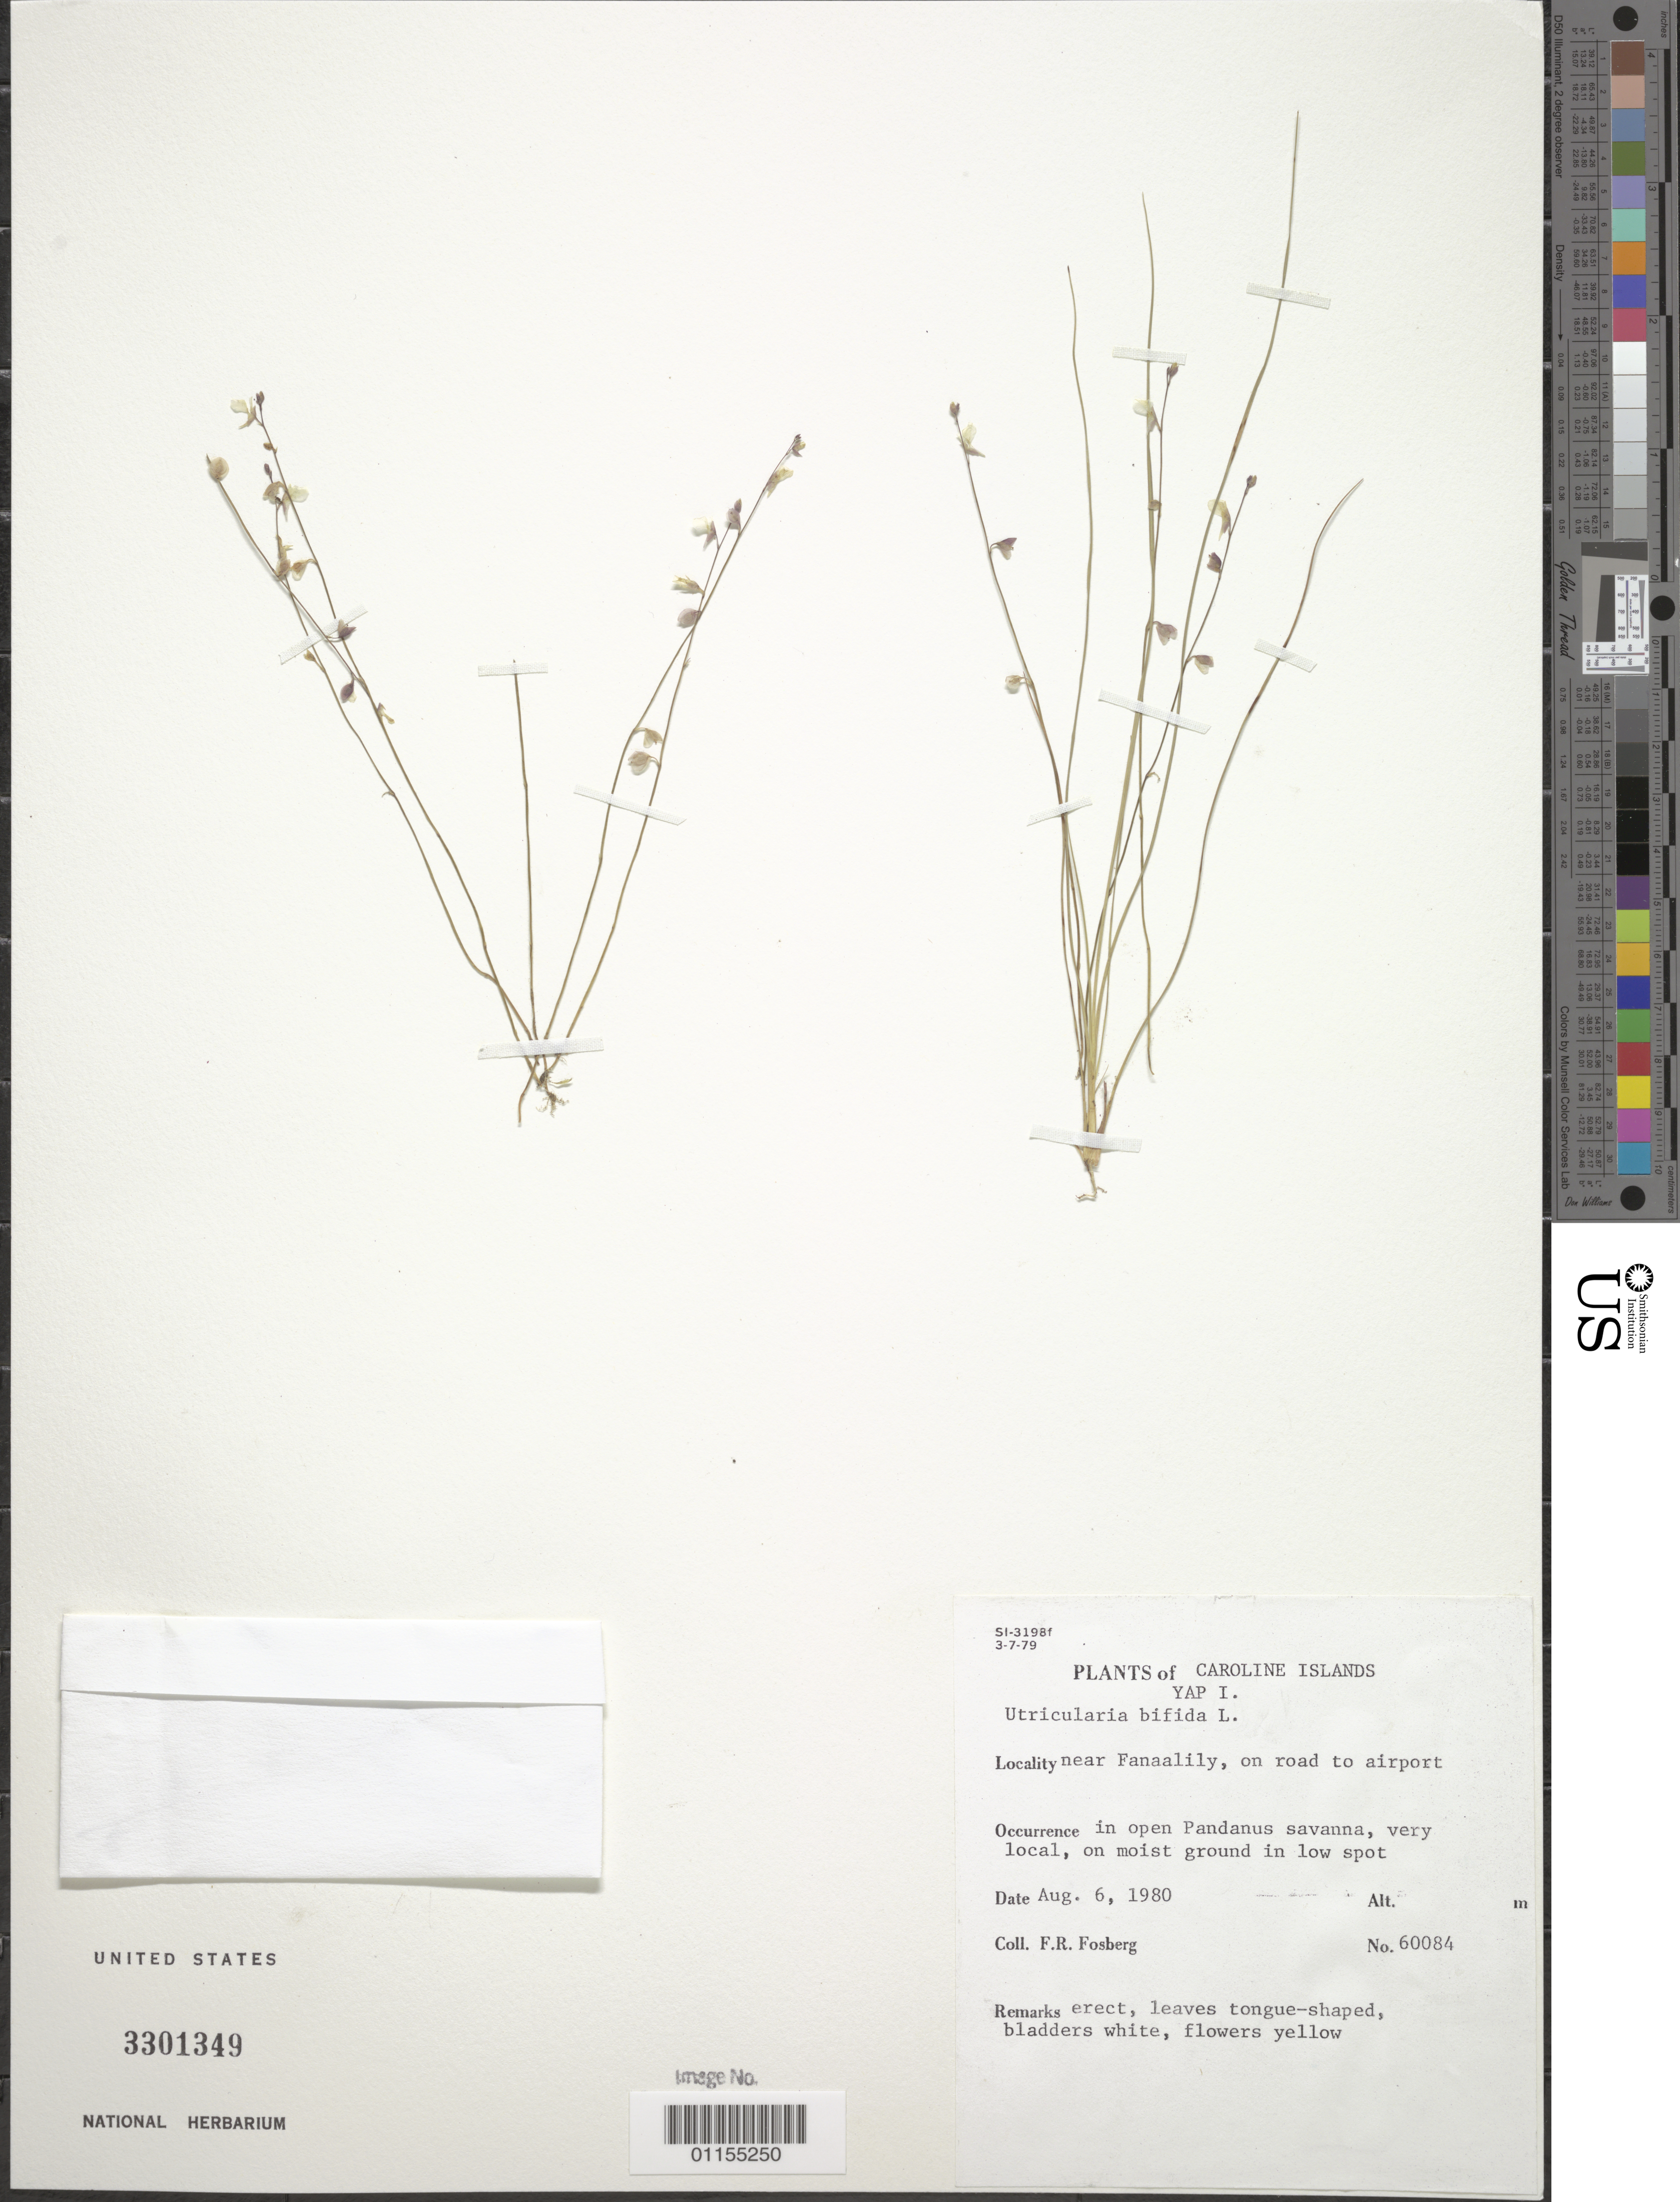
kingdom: Plantae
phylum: Tracheophyta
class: Magnoliopsida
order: Lamiales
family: Lentibulariaceae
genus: Utricularia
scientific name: Utricularia bifida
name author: L.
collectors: F. R. Fosberg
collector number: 60084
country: Micronesia, Federated States of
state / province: Yap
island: Yap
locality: Near Fanaalily, road to airport.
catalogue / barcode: US 3301349